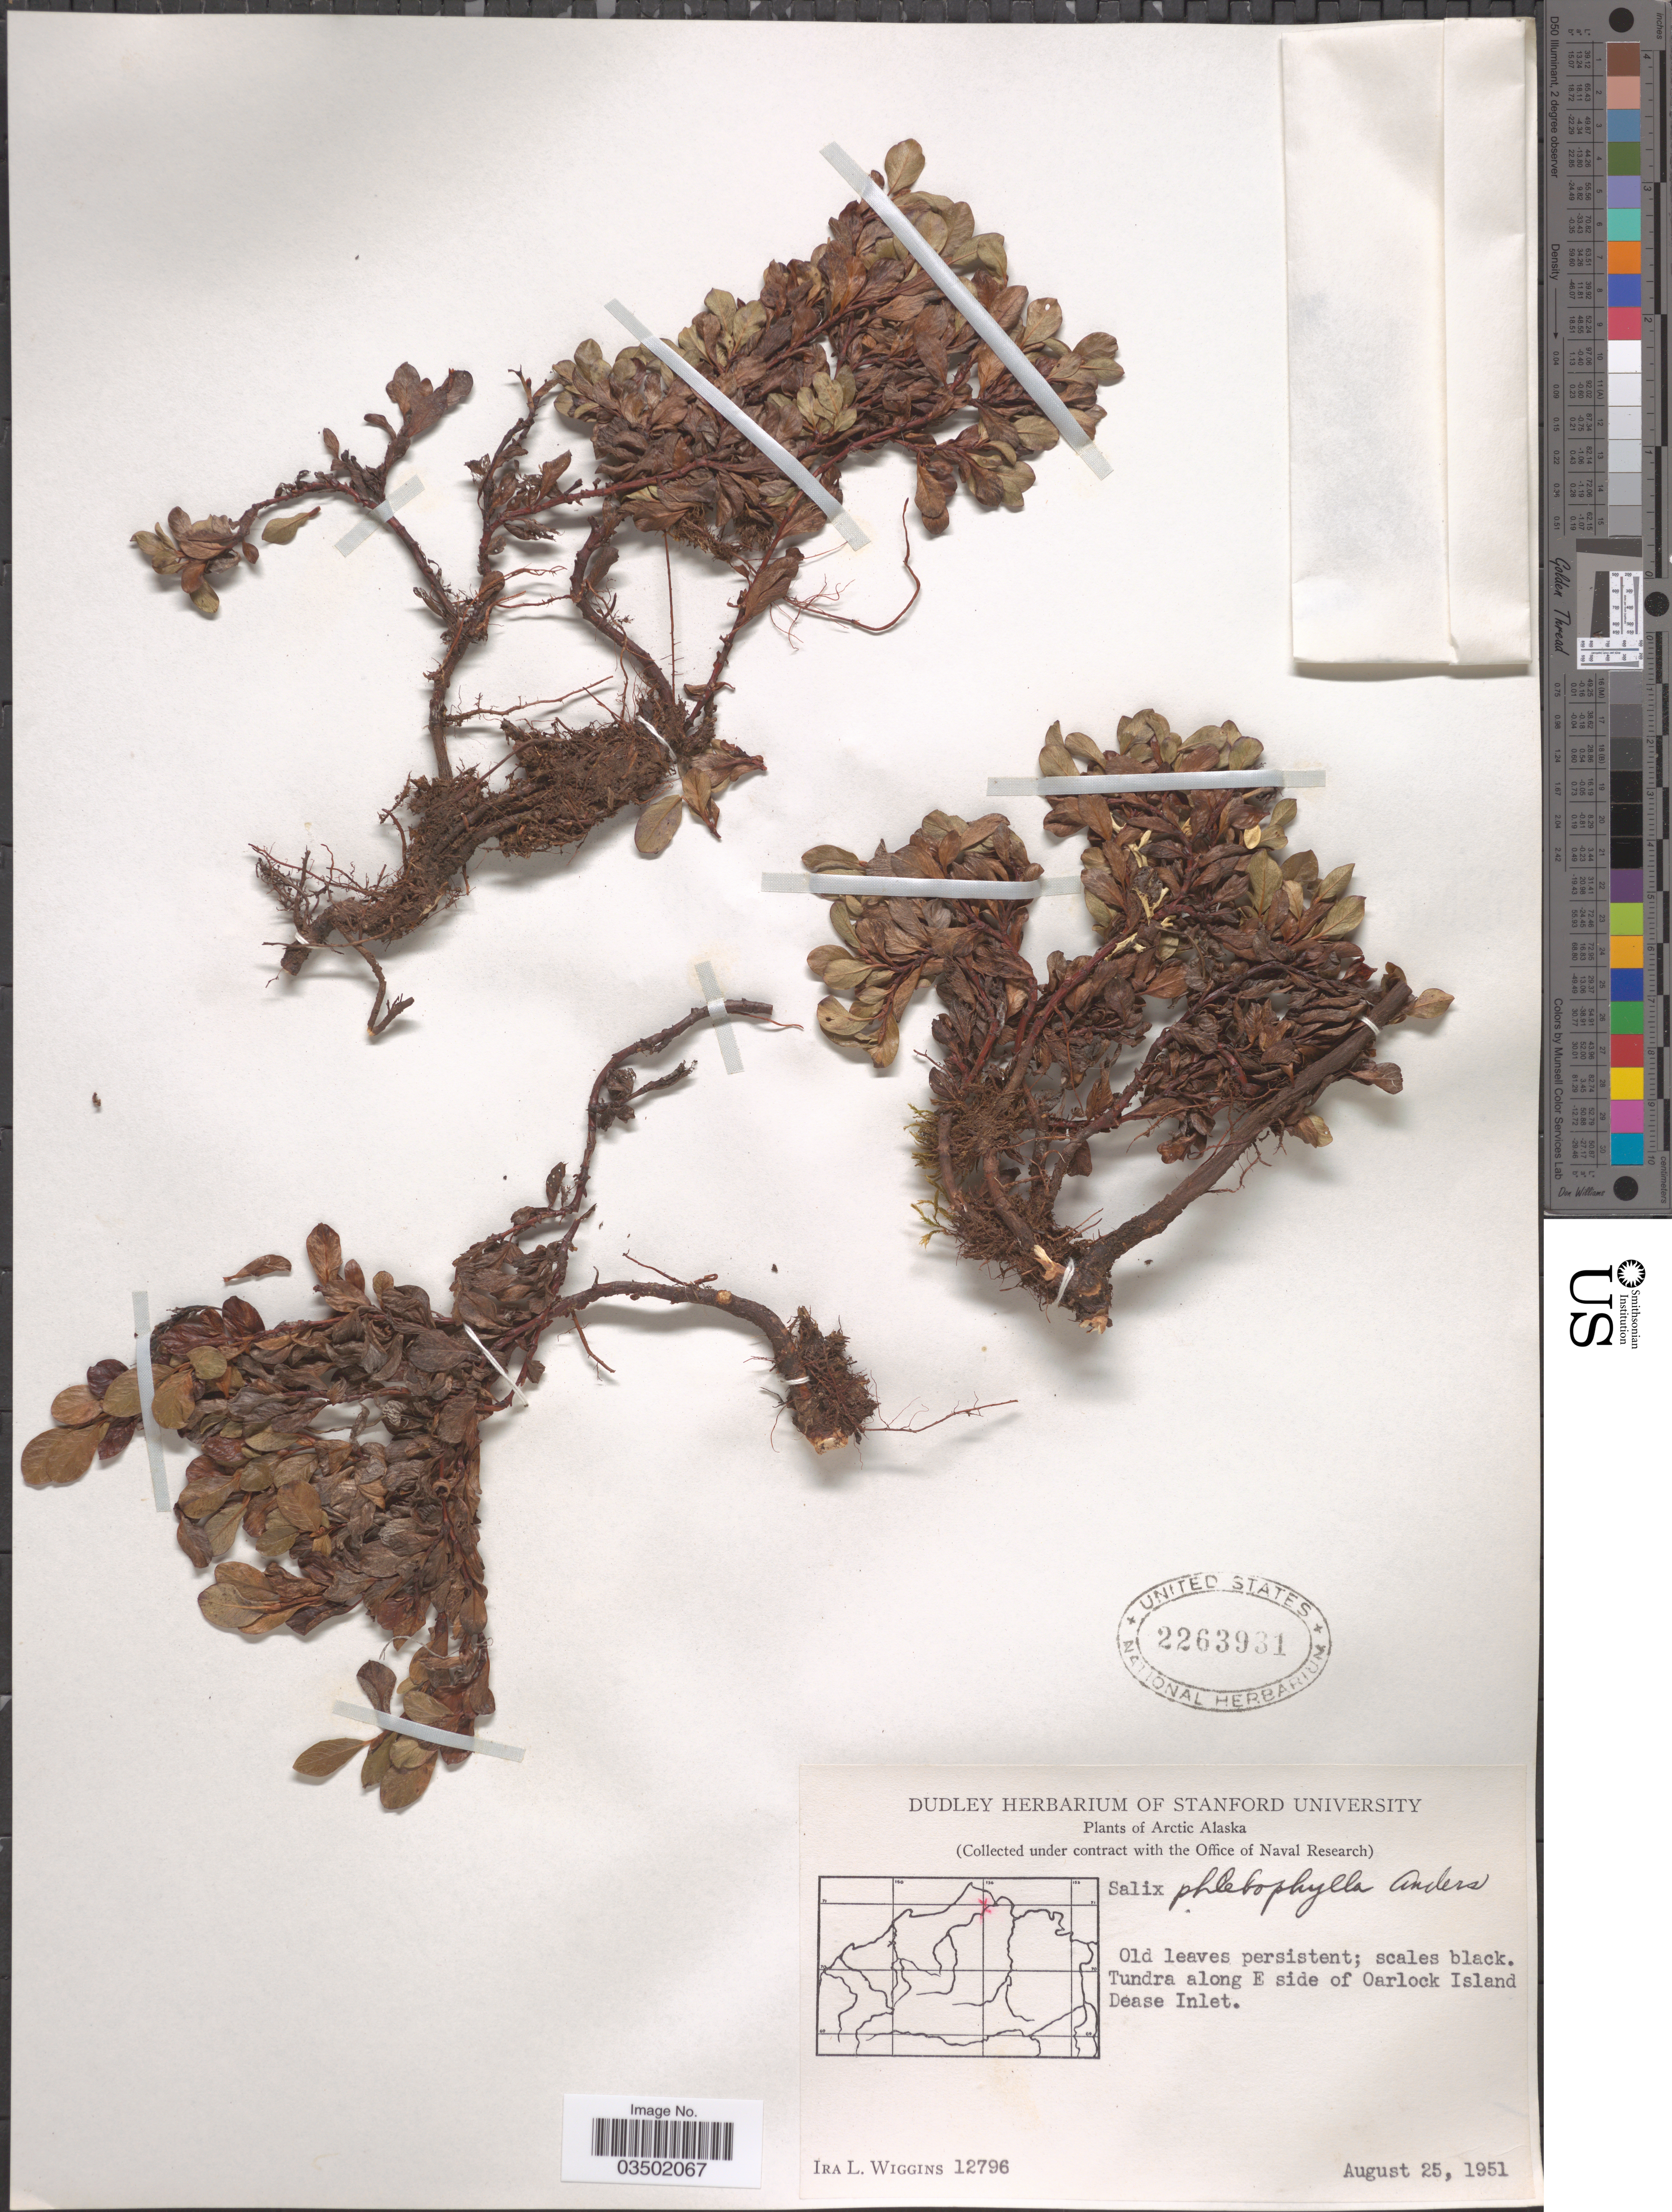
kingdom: Plantae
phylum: Tracheophyta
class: Magnoliopsida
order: Malpighiales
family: Salicaceae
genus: Salix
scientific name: Salix phlebophylla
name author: Andersson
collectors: I. L. Wiggins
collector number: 12796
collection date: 1951-08-25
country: United States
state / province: Alaska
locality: Arctic Alaska. Tundra along E side of Oarlock Island Dease Inlet.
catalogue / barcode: US 2263931